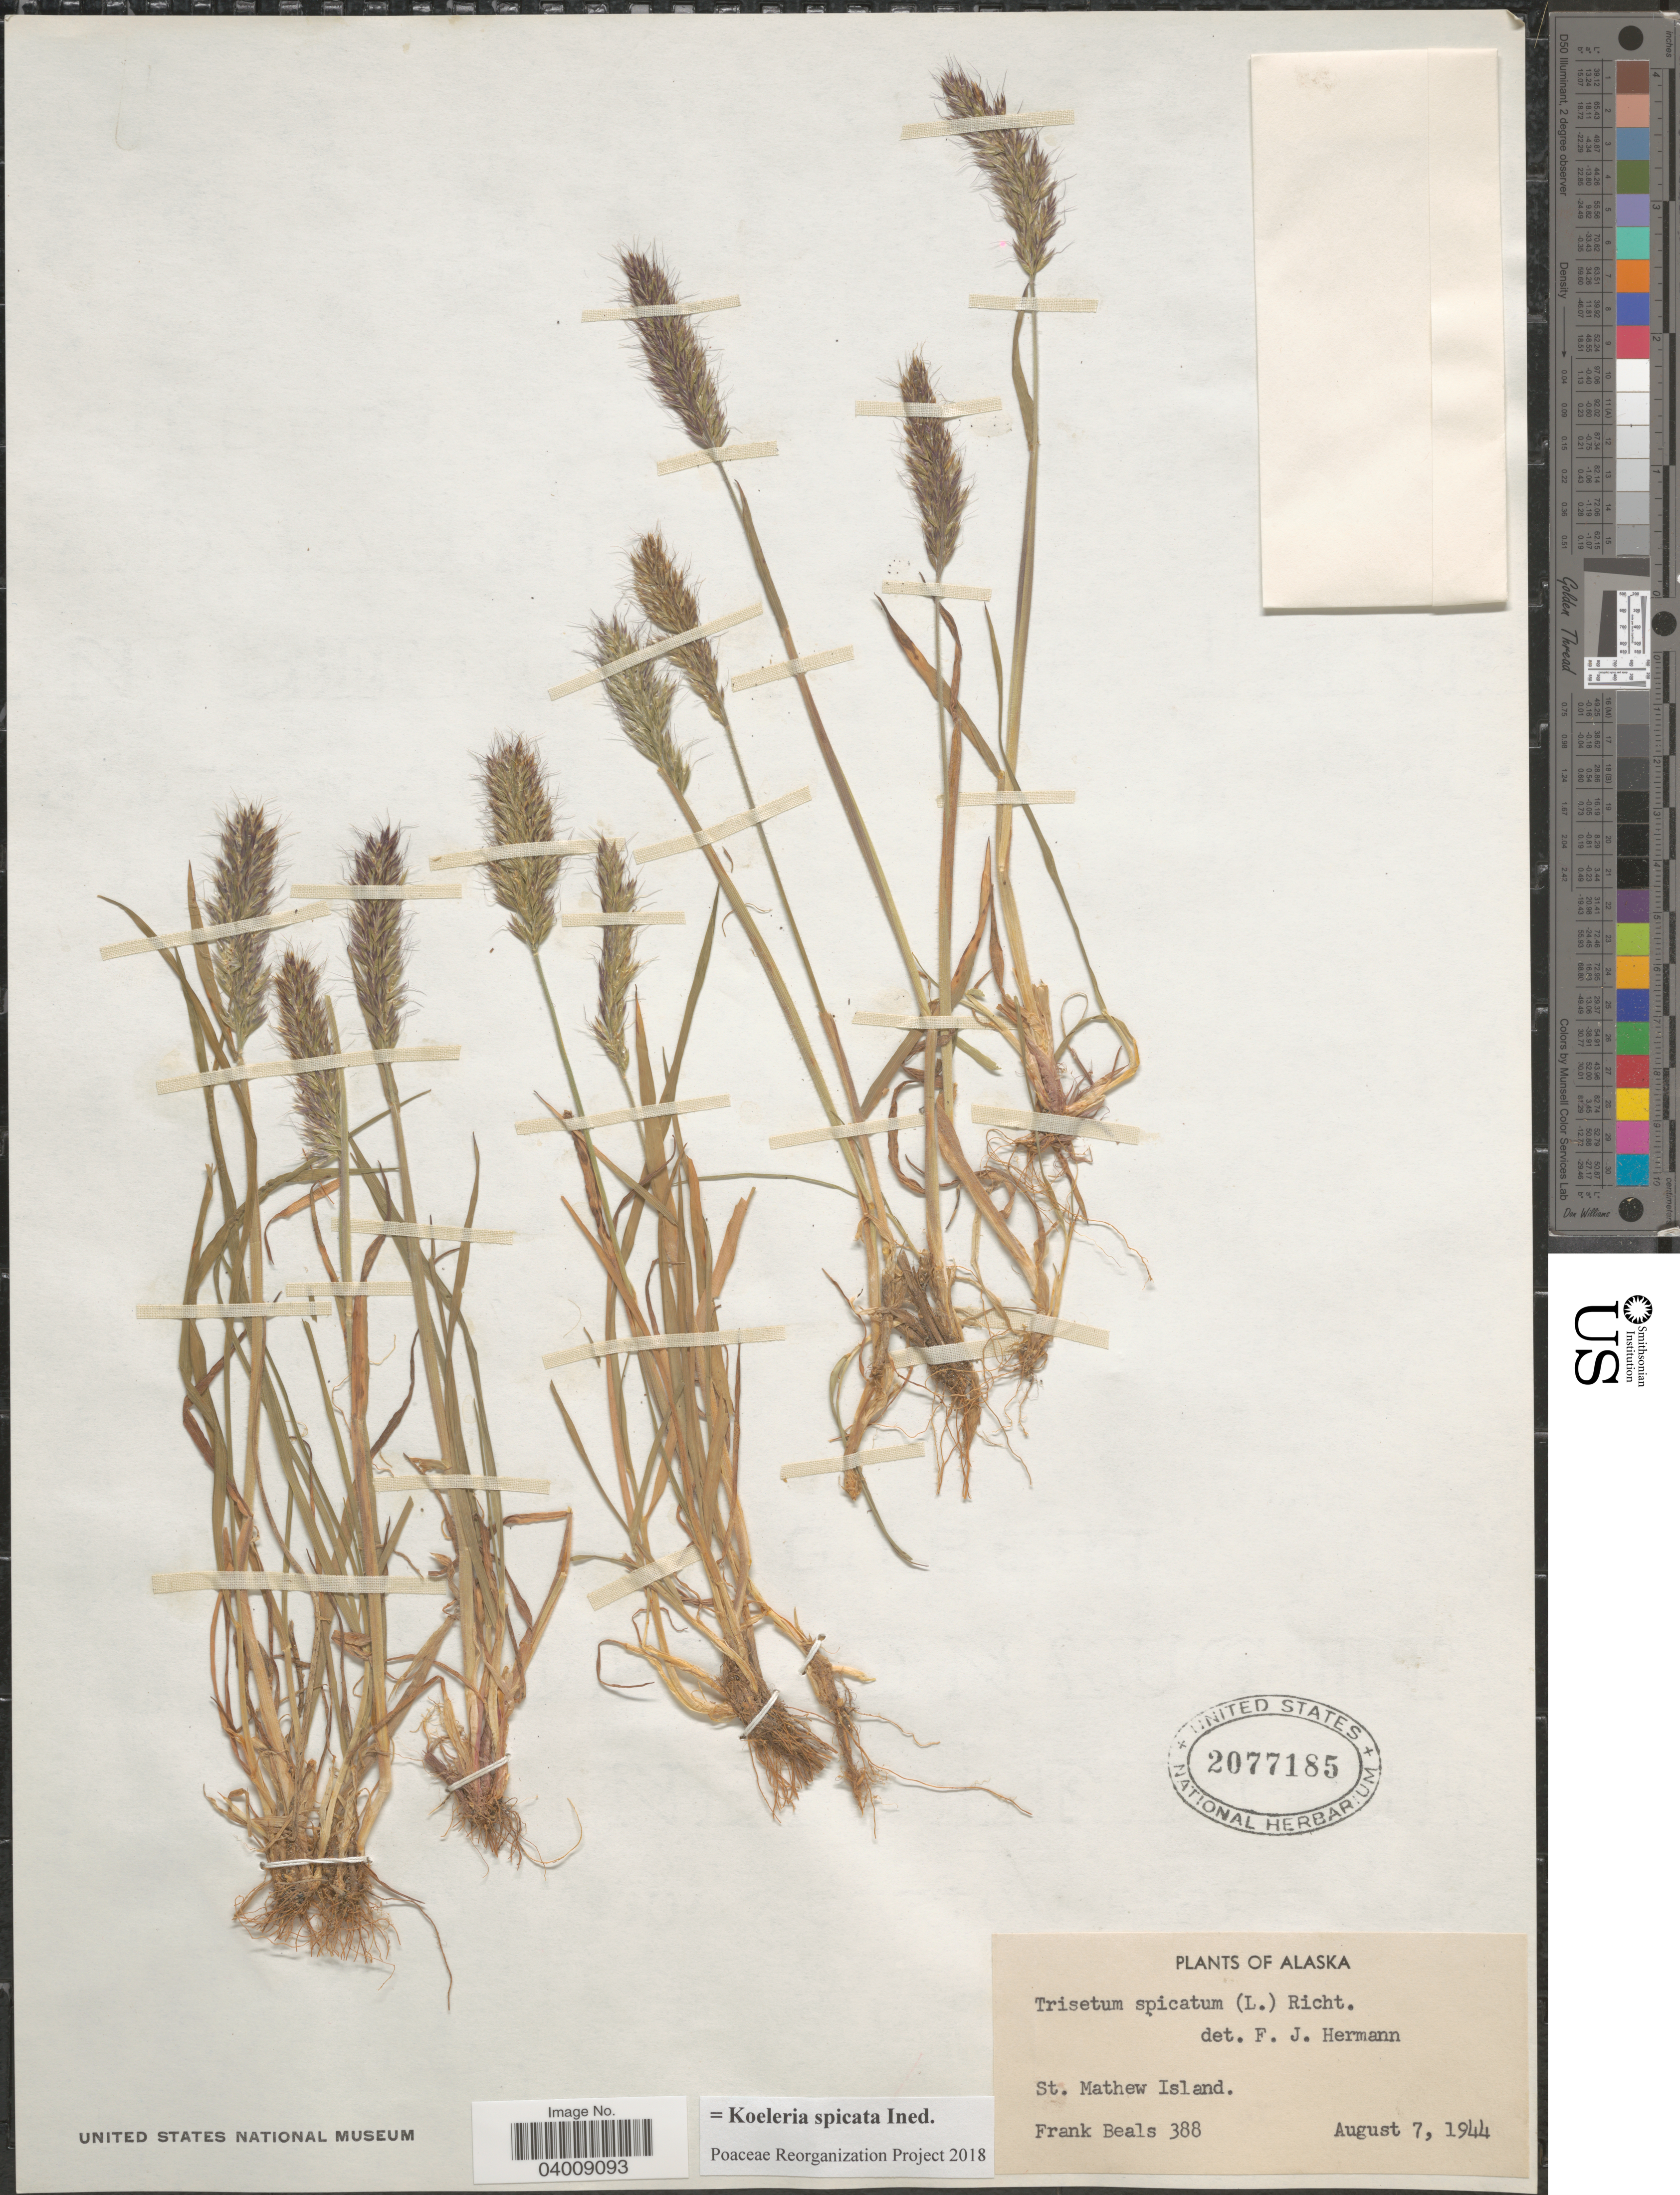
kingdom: Plantae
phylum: Tracheophyta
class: Liliopsida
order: Poales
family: Poaceae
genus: Koeleria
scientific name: Koeleria spicata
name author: (L.) Barberá et al.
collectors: F. Beals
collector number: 388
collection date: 1944-08-07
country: United States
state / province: Alaska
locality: St. Mathew Island.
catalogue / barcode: US 2077185